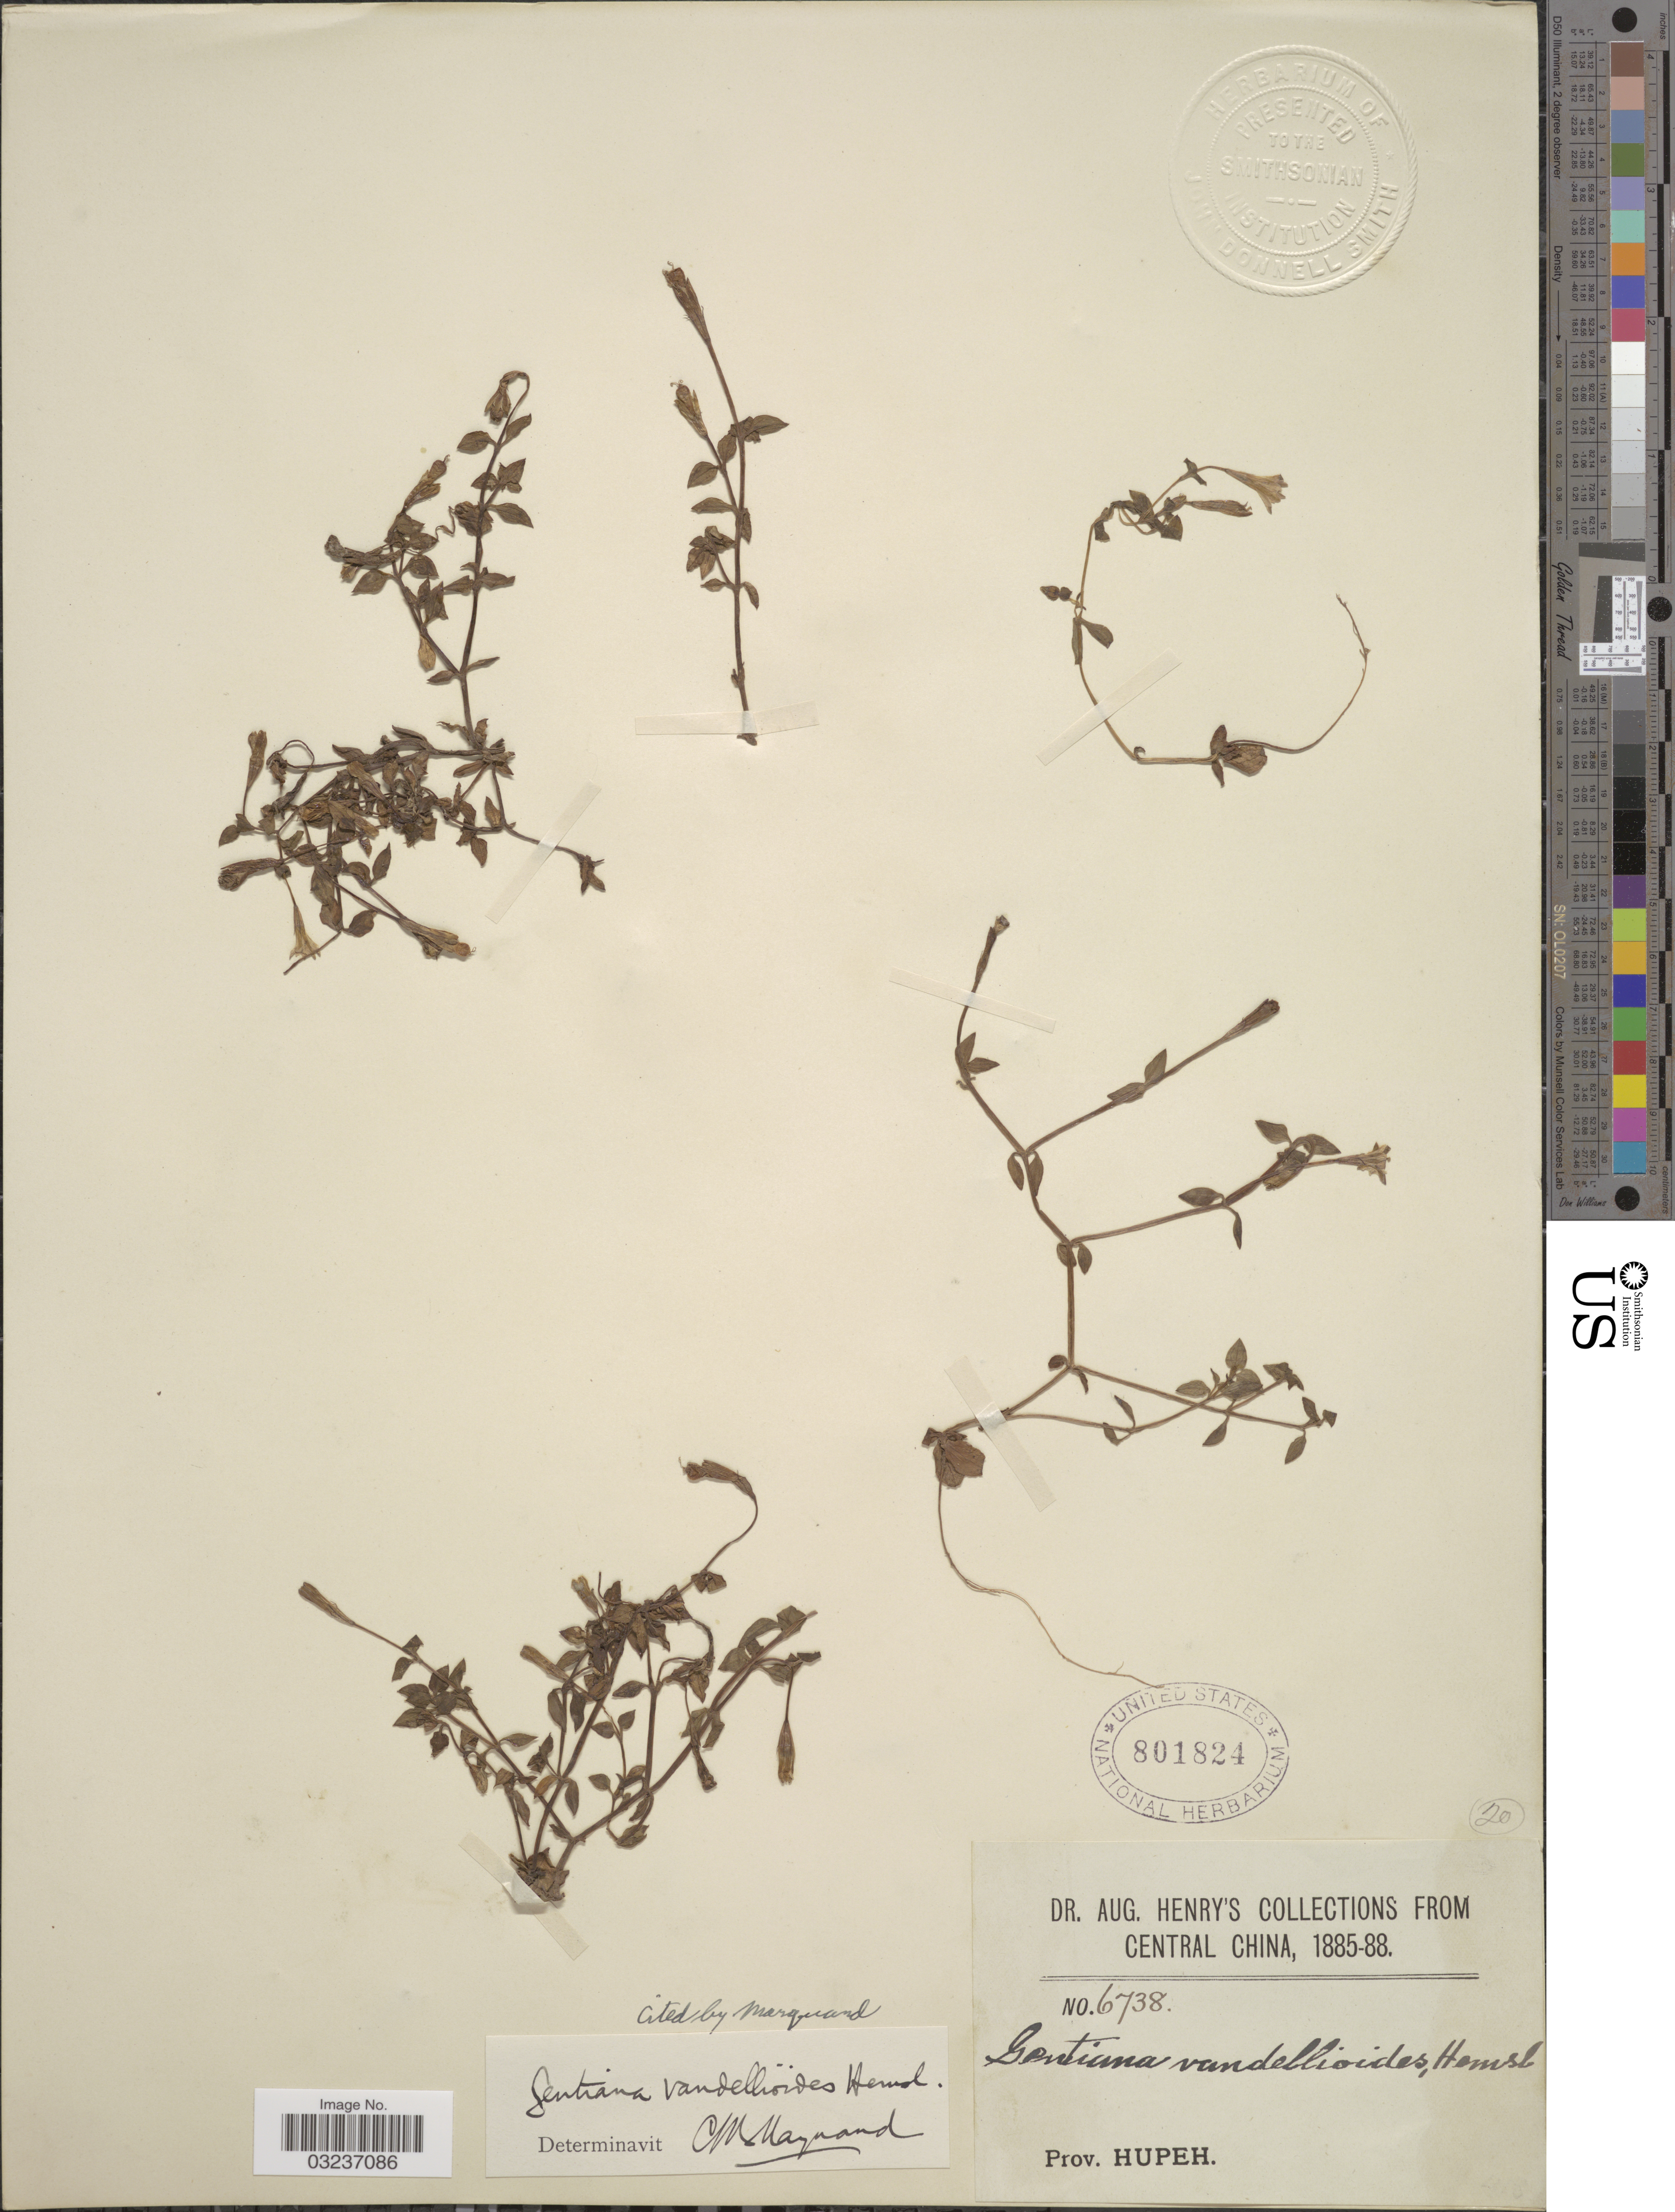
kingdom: Plantae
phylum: Tracheophyta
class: Magnoliopsida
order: Gentianales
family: Gentianaceae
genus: Gentiana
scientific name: Gentiana vandellioides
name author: Hemsl.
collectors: A. Henry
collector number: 6738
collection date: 1885/1888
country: China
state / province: Hubei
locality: Central China. Prov. Hupeh.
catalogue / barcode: US 801824